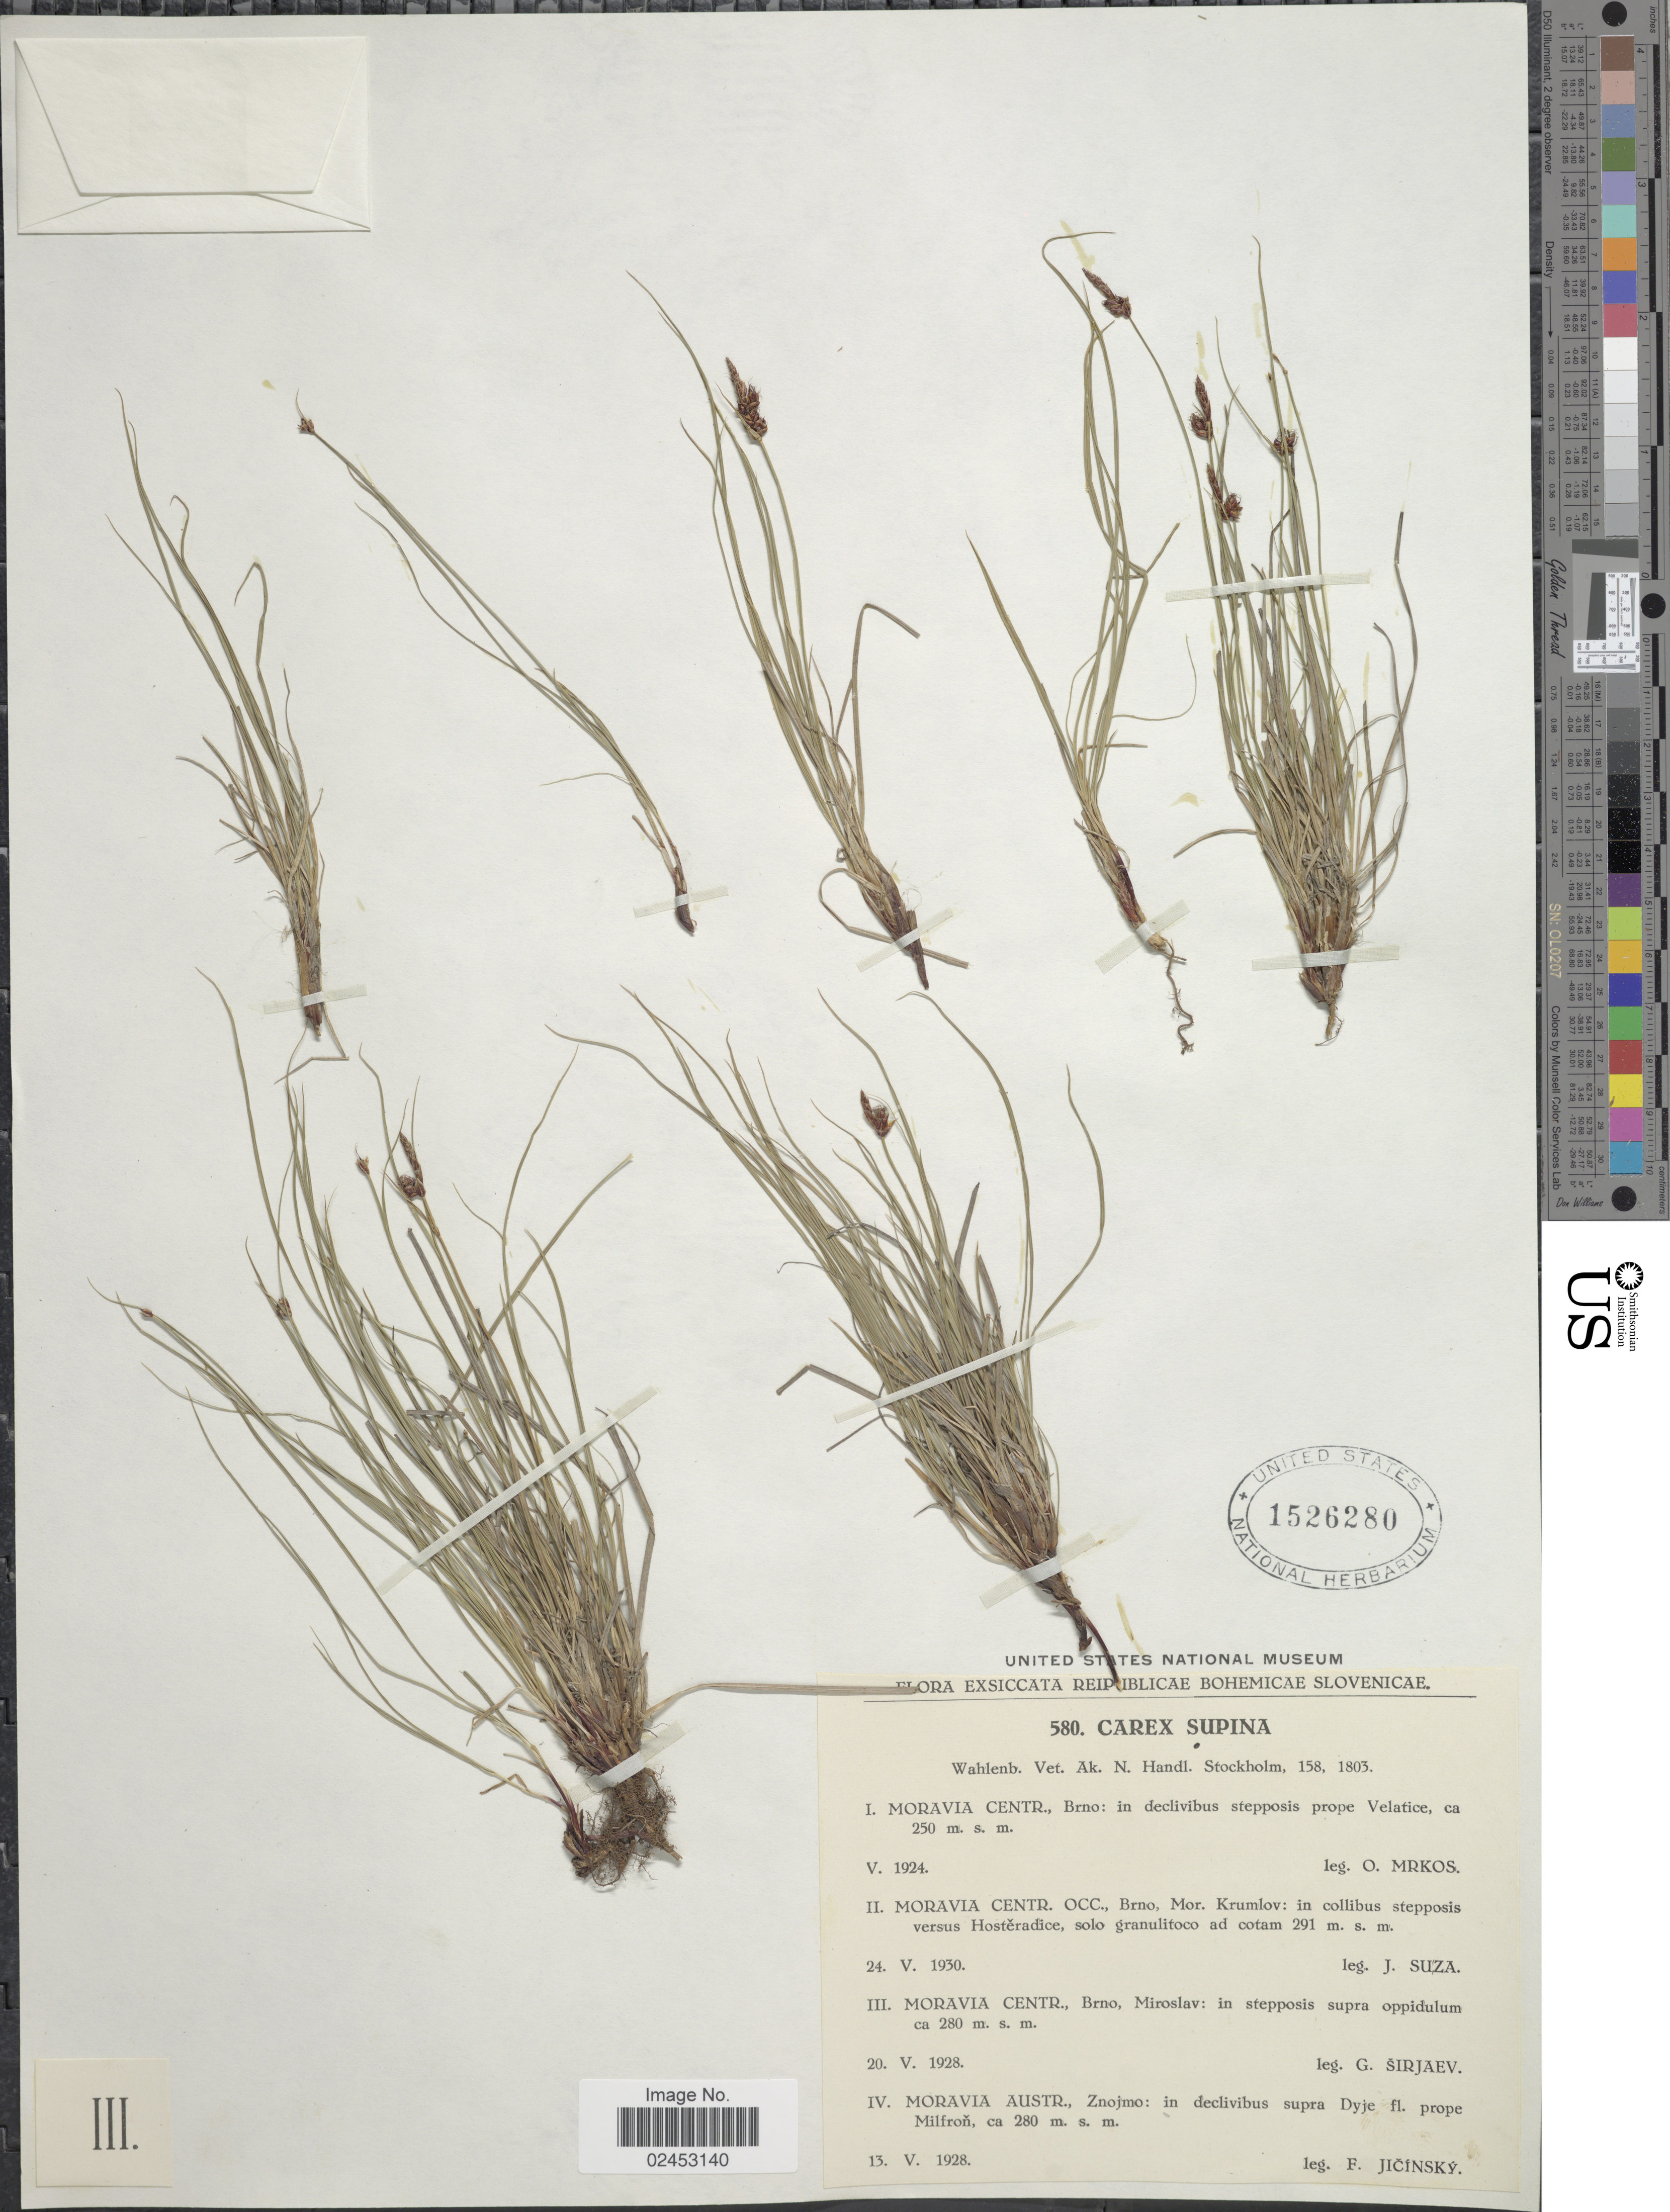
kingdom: Plantae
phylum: Tracheophyta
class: Liliopsida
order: Poales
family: Cyperaceae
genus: Carex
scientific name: Carex supina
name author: Willd. ex Wahlenb.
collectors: G. Sirjaev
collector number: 580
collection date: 1928-05-20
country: Czechia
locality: Reipublicae Bohemicae Slovenicae, Moravia Centro., Brno, Miroslav: in stepposis supra oppidulum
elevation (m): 280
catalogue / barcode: US 1526280